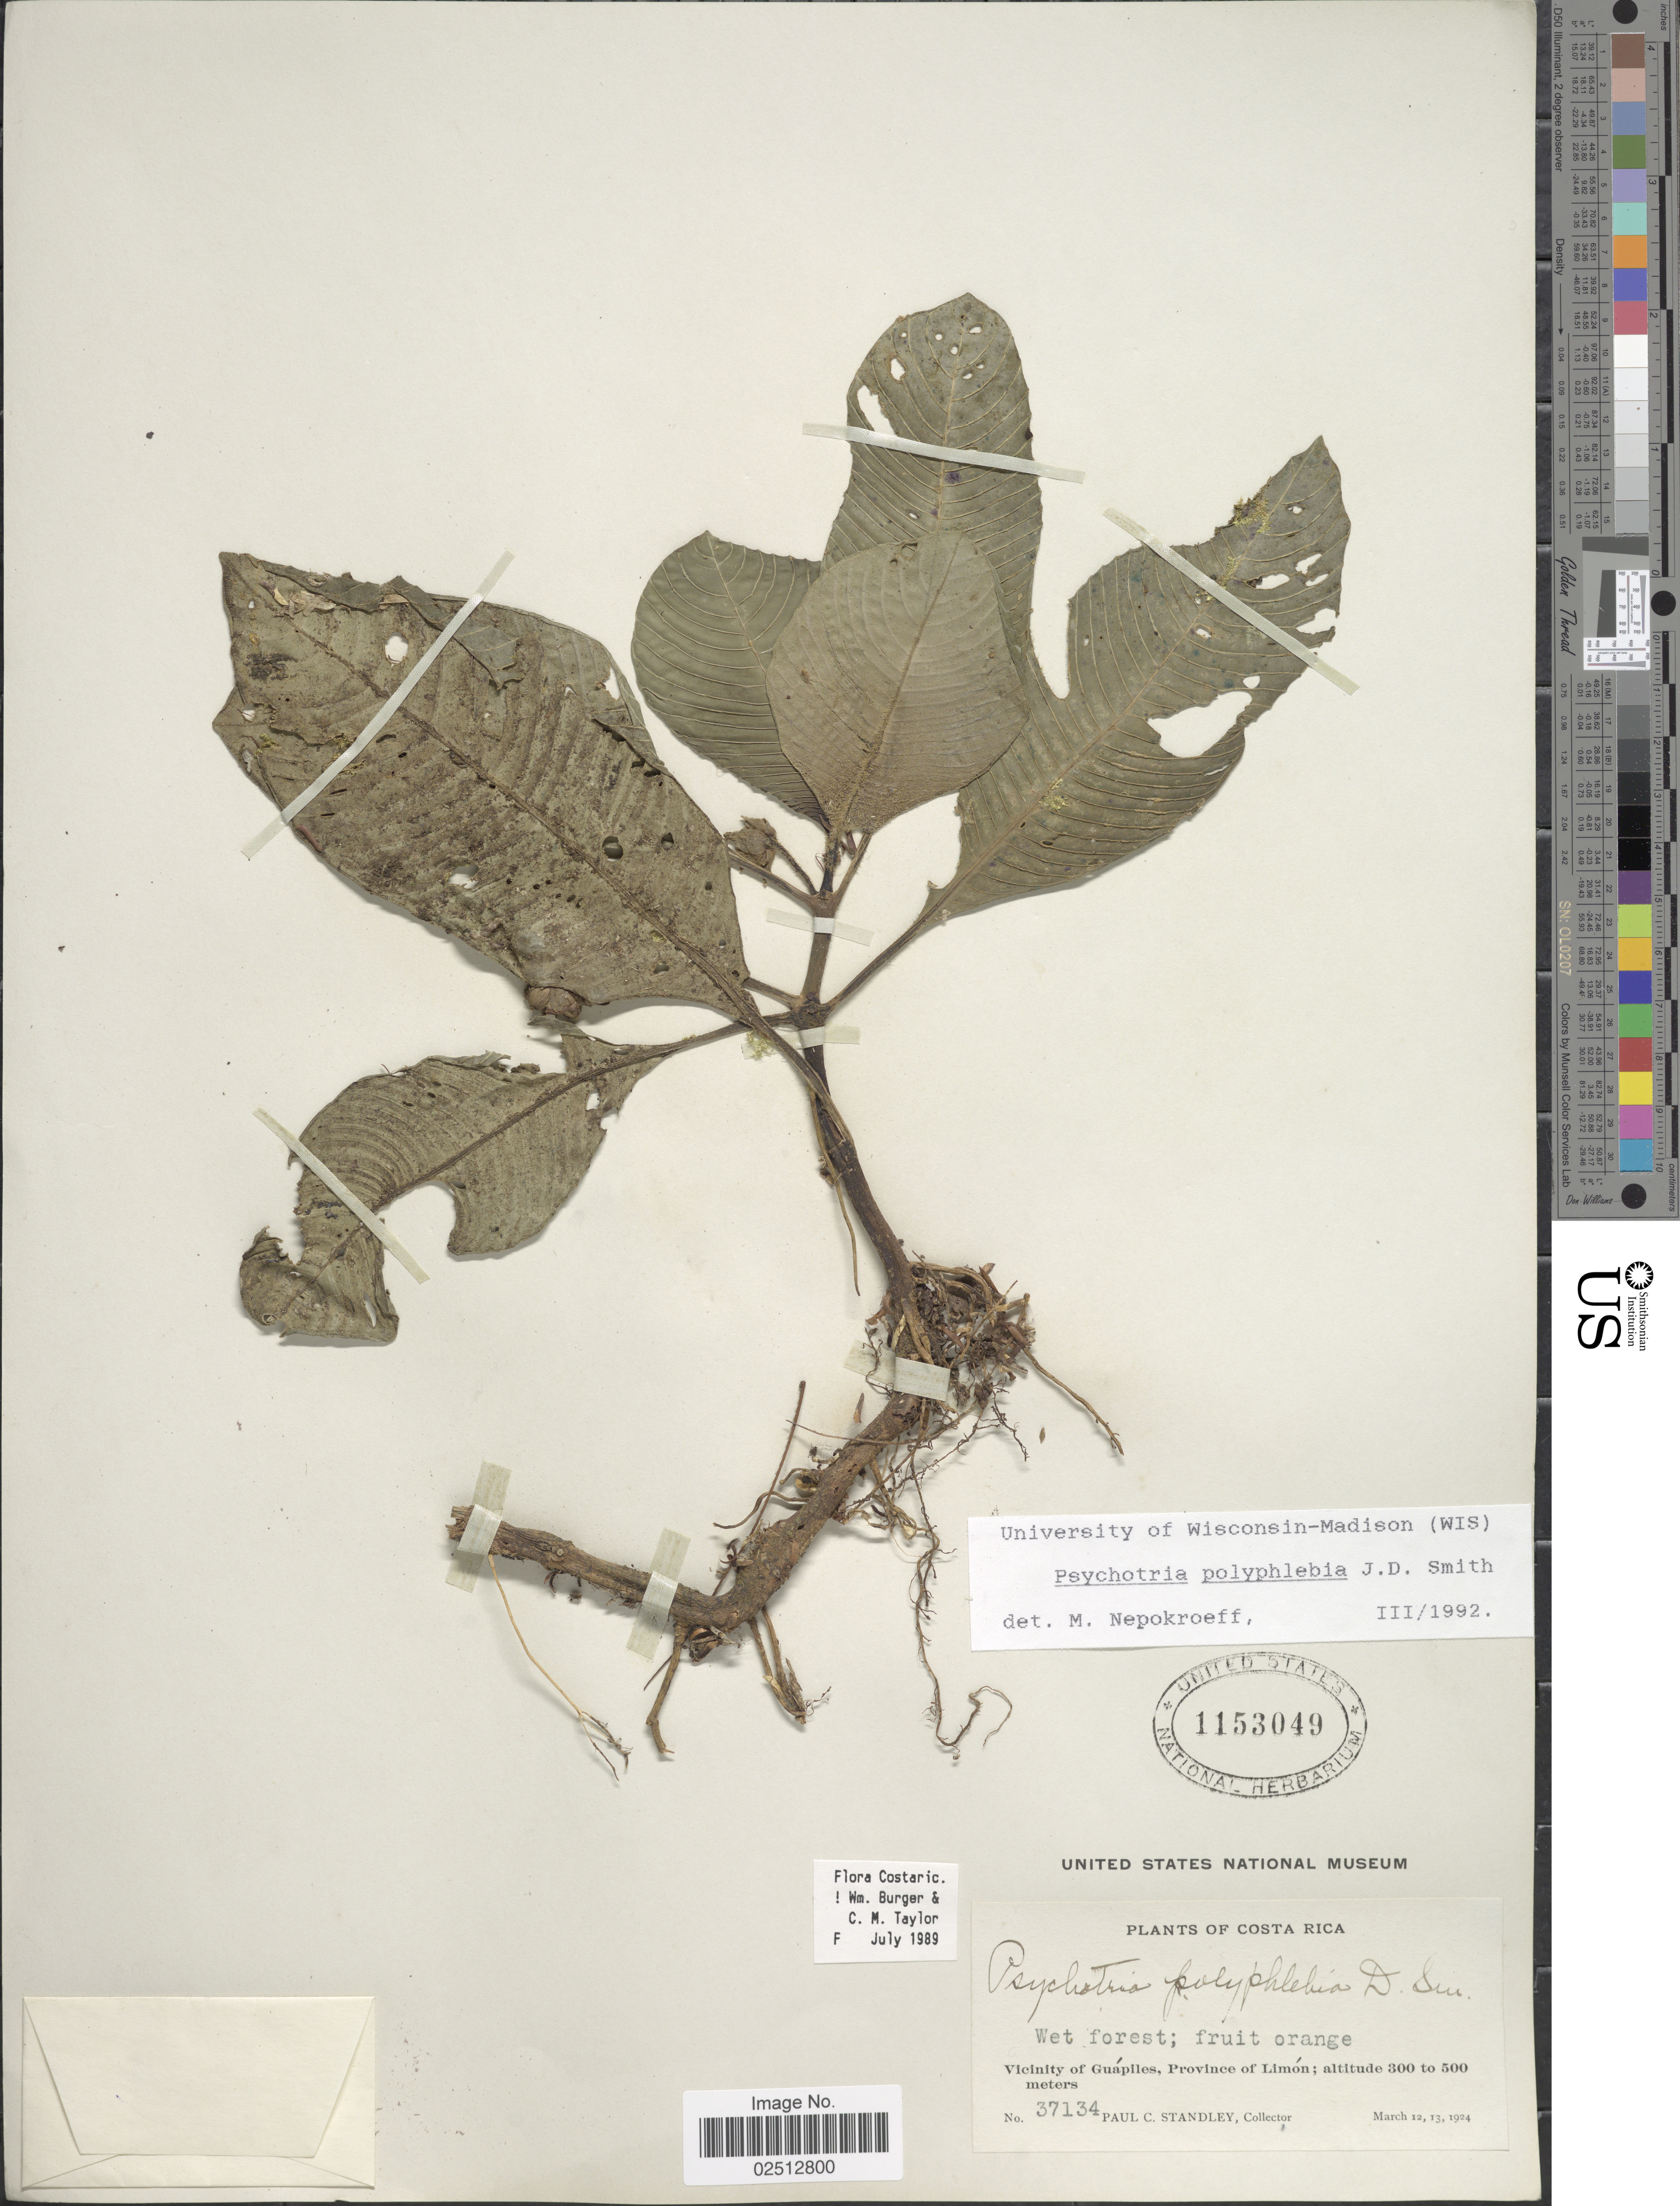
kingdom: Plantae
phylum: Tracheophyta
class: Magnoliopsida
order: Gentianales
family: Rubiaceae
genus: Psychotria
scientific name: Psychotria polyphlebia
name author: Donn. Sm.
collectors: P. C. Standley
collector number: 37134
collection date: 1924-03-12/1924-03-13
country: Costa Rica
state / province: Limón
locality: Vicinity of Guapiles, Province of Limon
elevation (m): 300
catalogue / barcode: US 1153049